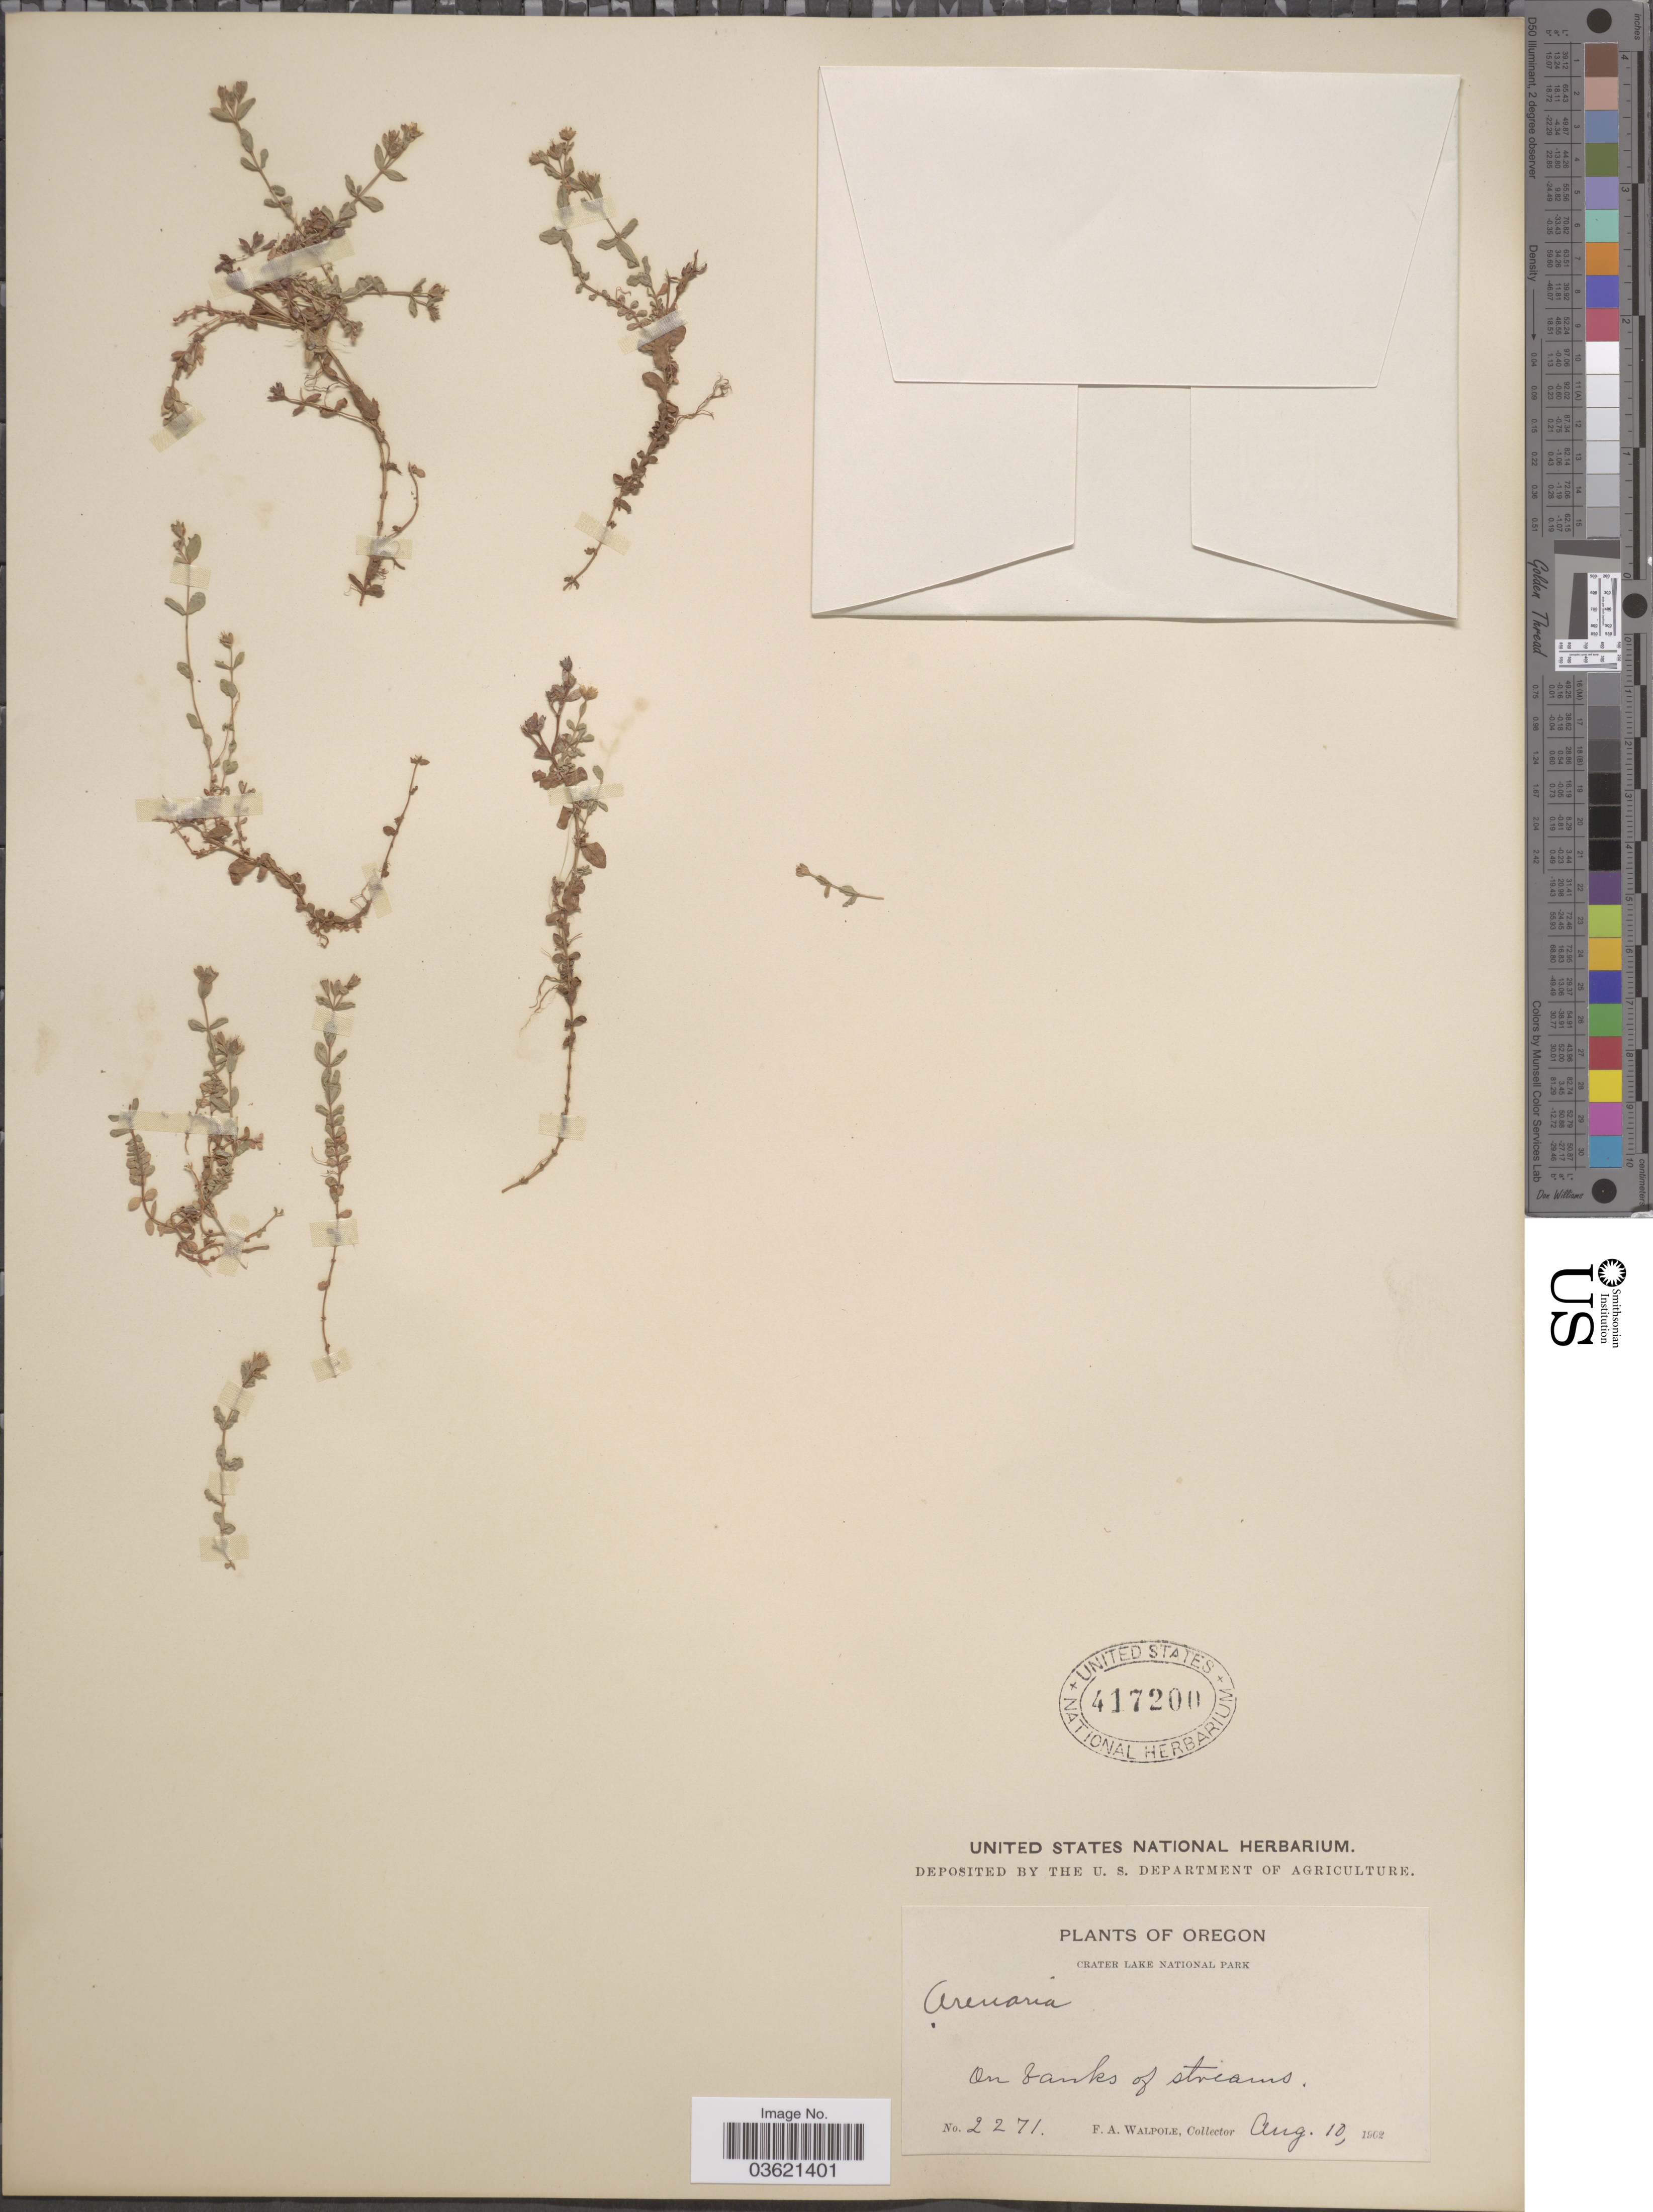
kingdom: Plantae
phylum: Tracheophyta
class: Magnoliopsida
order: Caryophyllales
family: Caryophyllaceae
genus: Arenaria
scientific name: Arenaria sp.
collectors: F. Walpole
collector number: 2271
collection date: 1902-08-10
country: United States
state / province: Oregon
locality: Crater Lake National Park. On banks of streams.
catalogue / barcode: US 417200